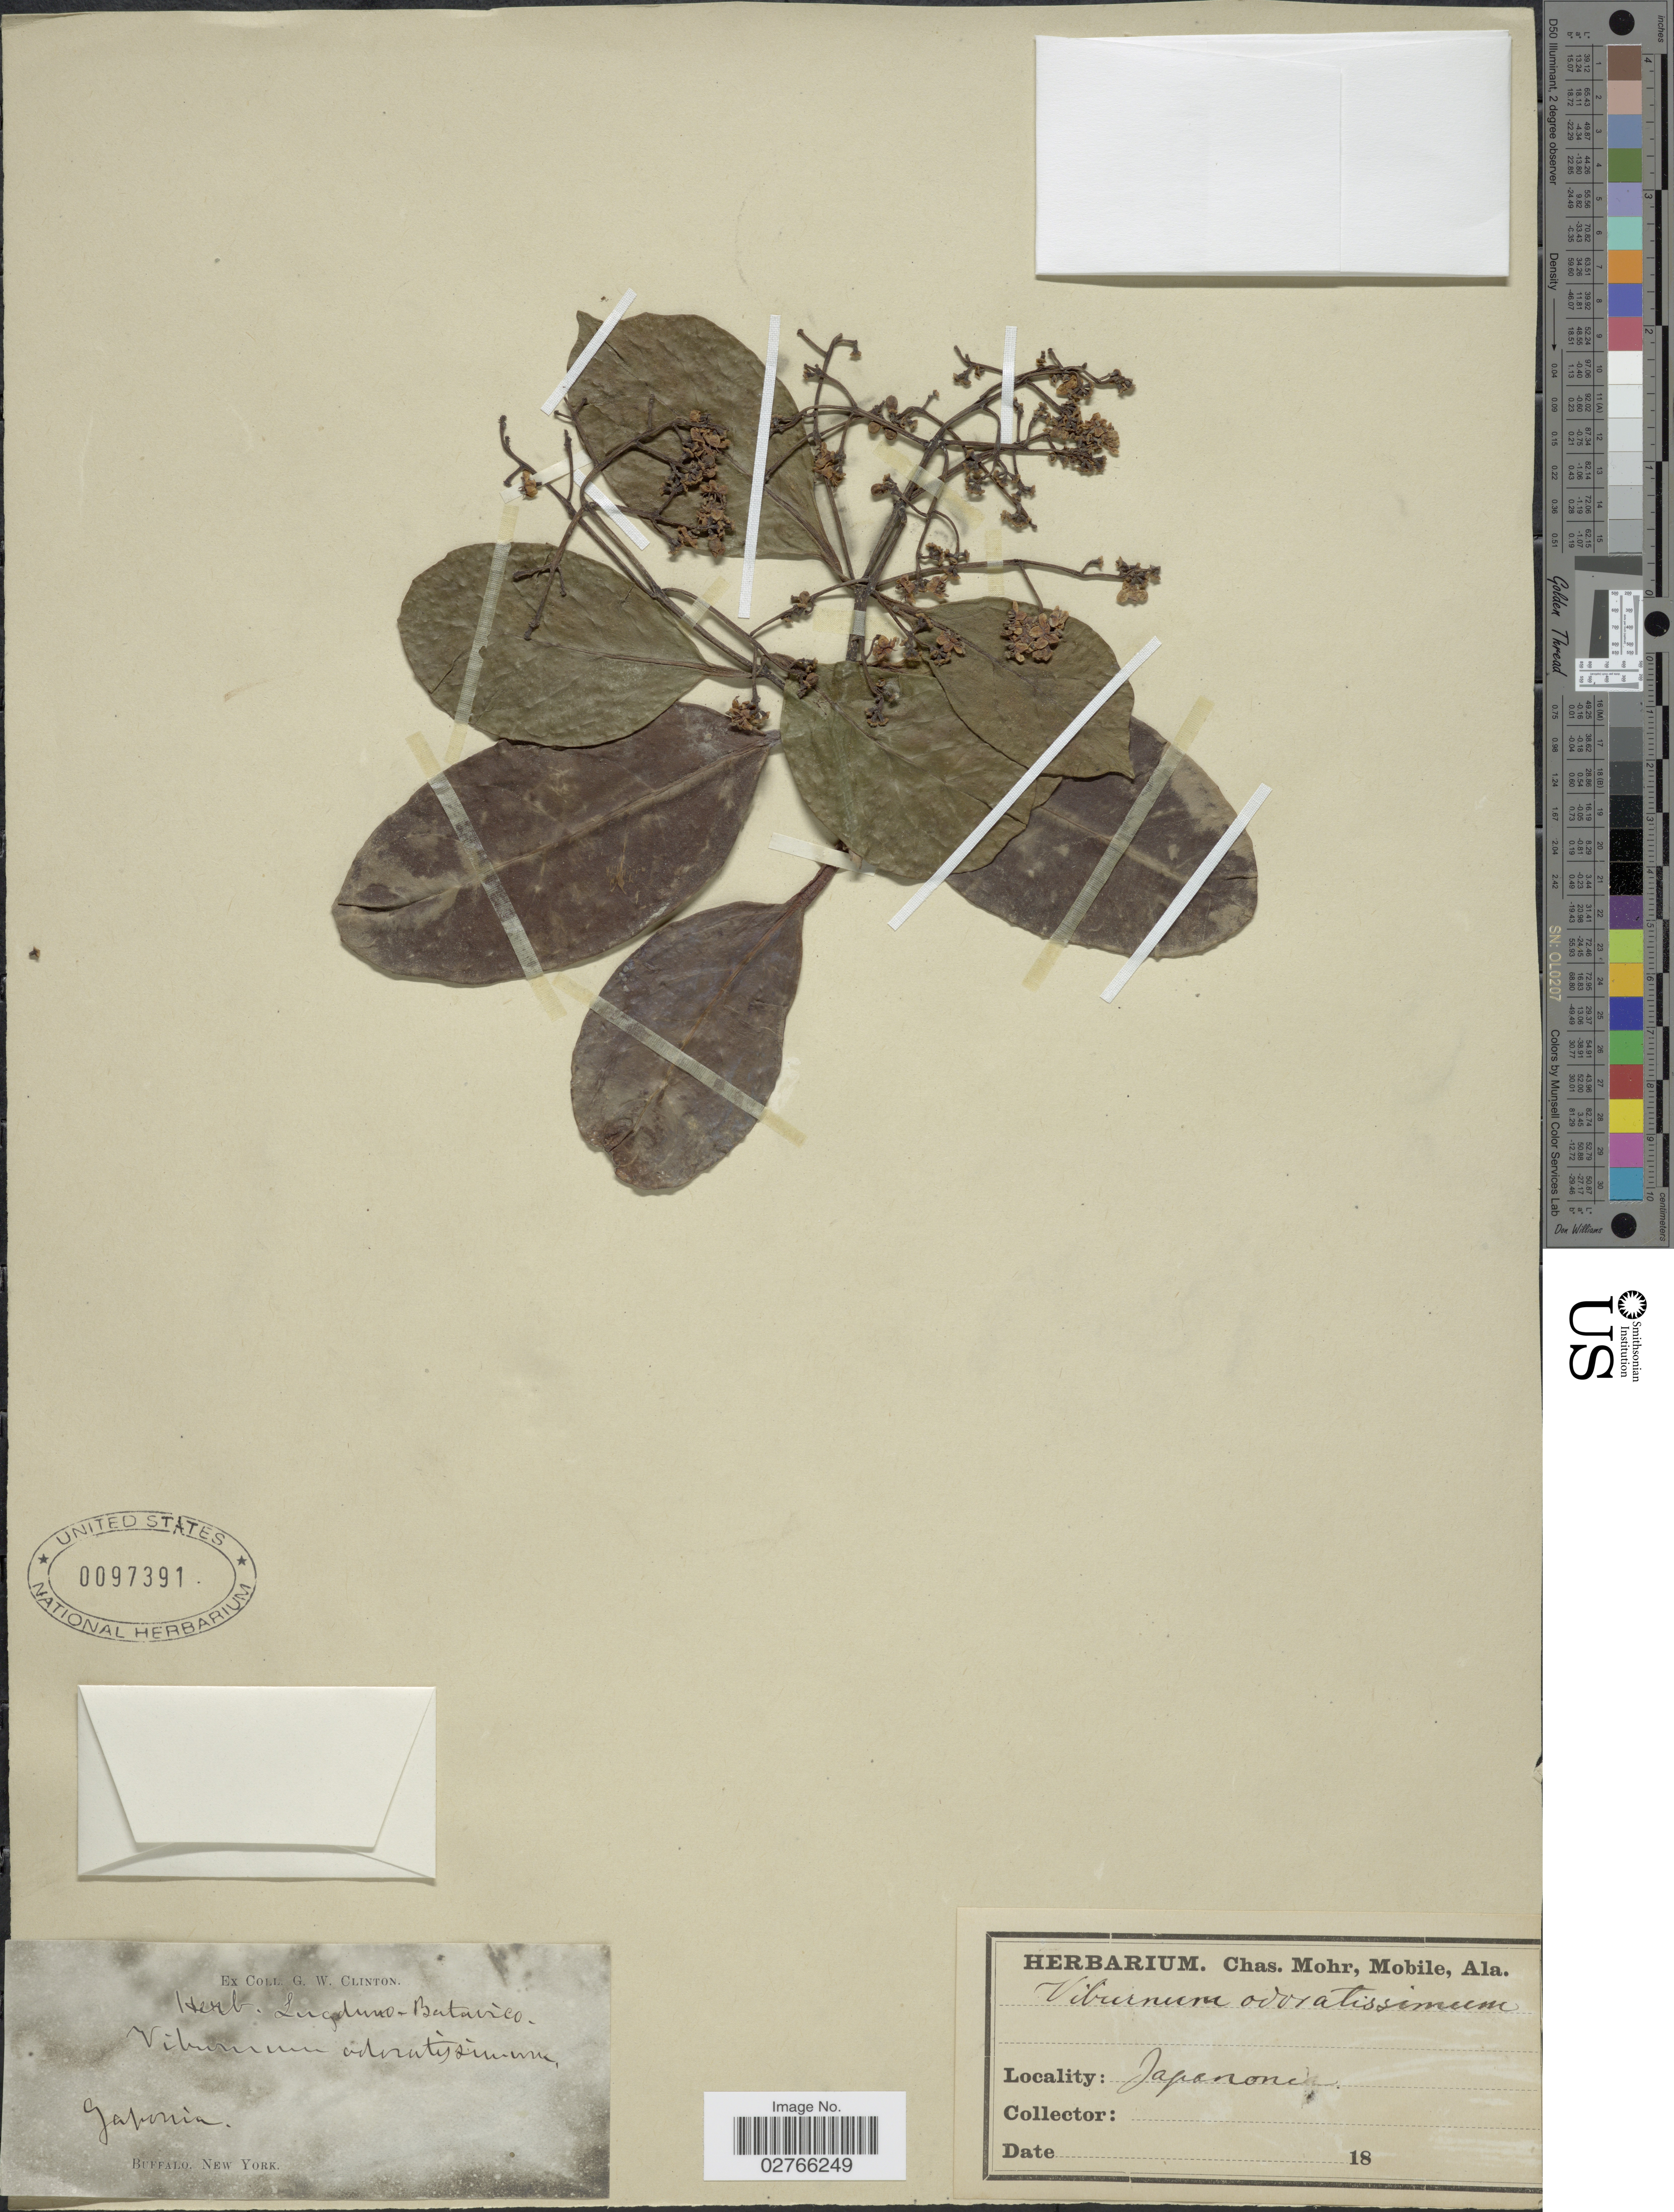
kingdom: Plantae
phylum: Tracheophyta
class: Magnoliopsida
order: Dipsacales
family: Viburnaceae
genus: Viburnum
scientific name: Viburnum odoratissimum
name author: Ker Gawl.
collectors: G. W. Clinton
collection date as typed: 18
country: Japan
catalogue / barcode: US 97391